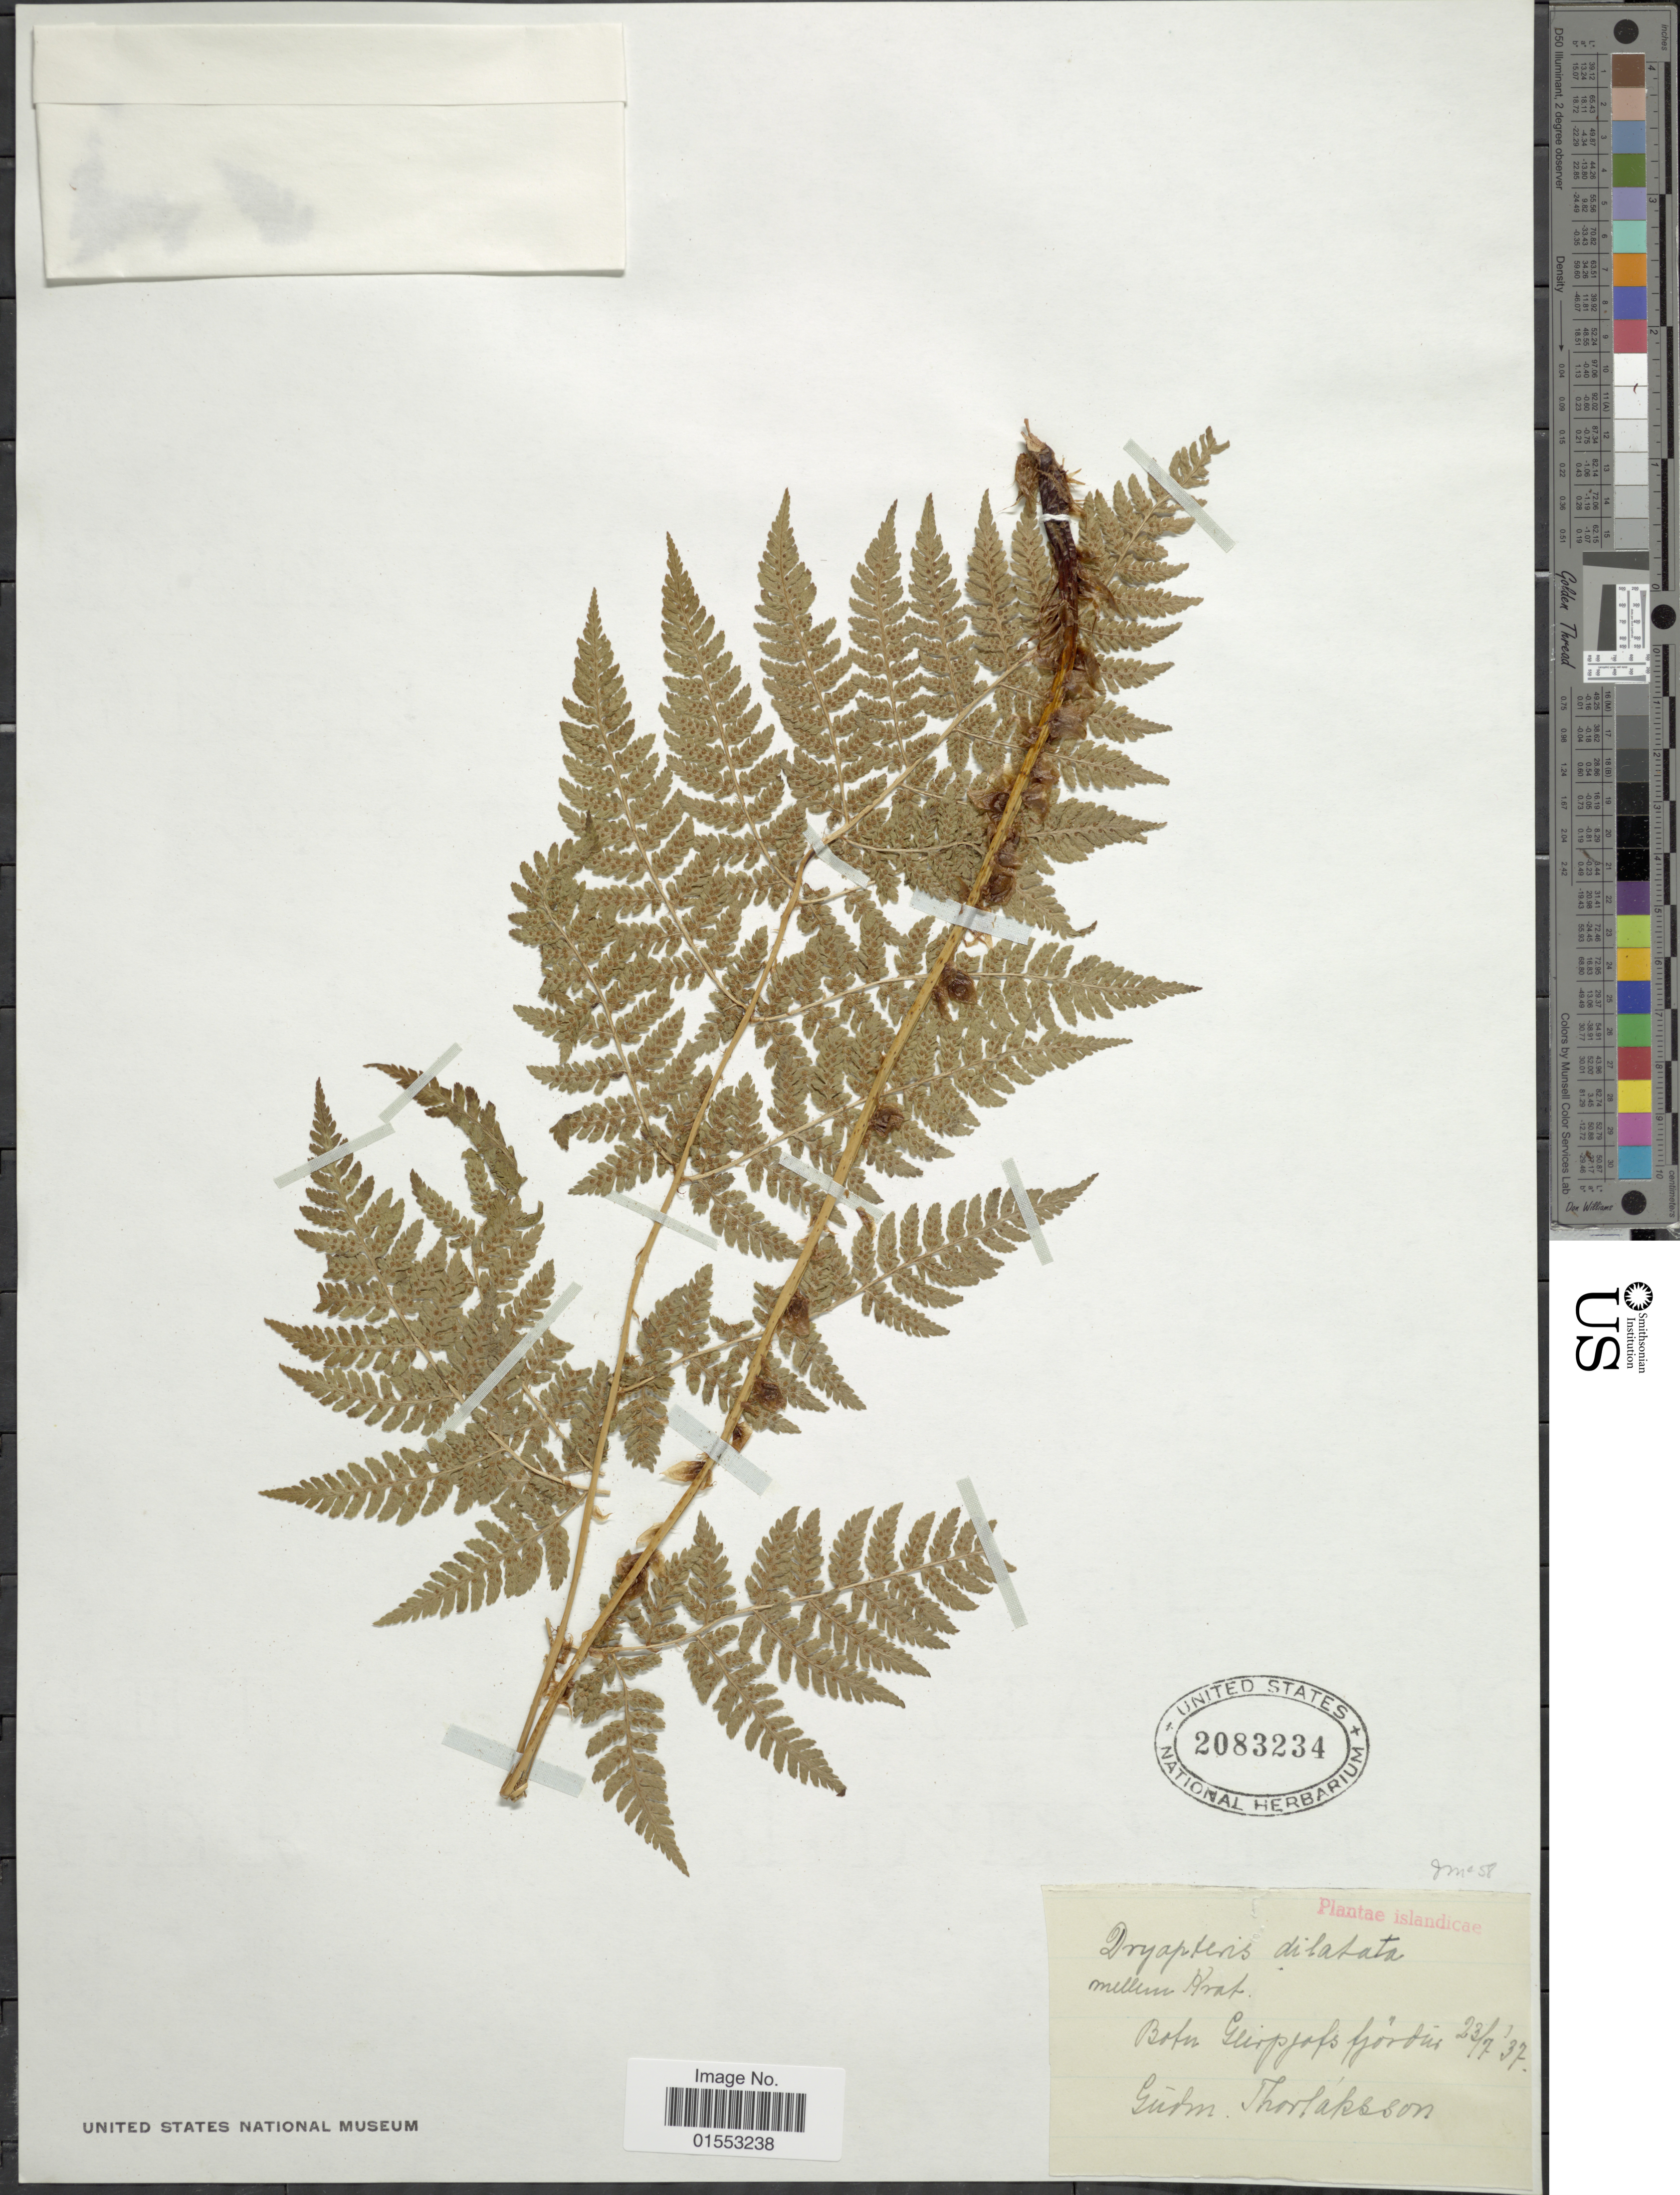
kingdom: Plantae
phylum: Tracheophyta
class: Polypodiopsida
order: Polypodiales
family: Dryopteridaceae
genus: Dryopteris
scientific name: Dryopteris dilatata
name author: (Hoffm.) A. Gray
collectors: G. Thorlaksson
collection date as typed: Transcribed d/m/y: 23/7/37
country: Iceland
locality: Botn Geirplafs fjordins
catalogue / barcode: US 2083234